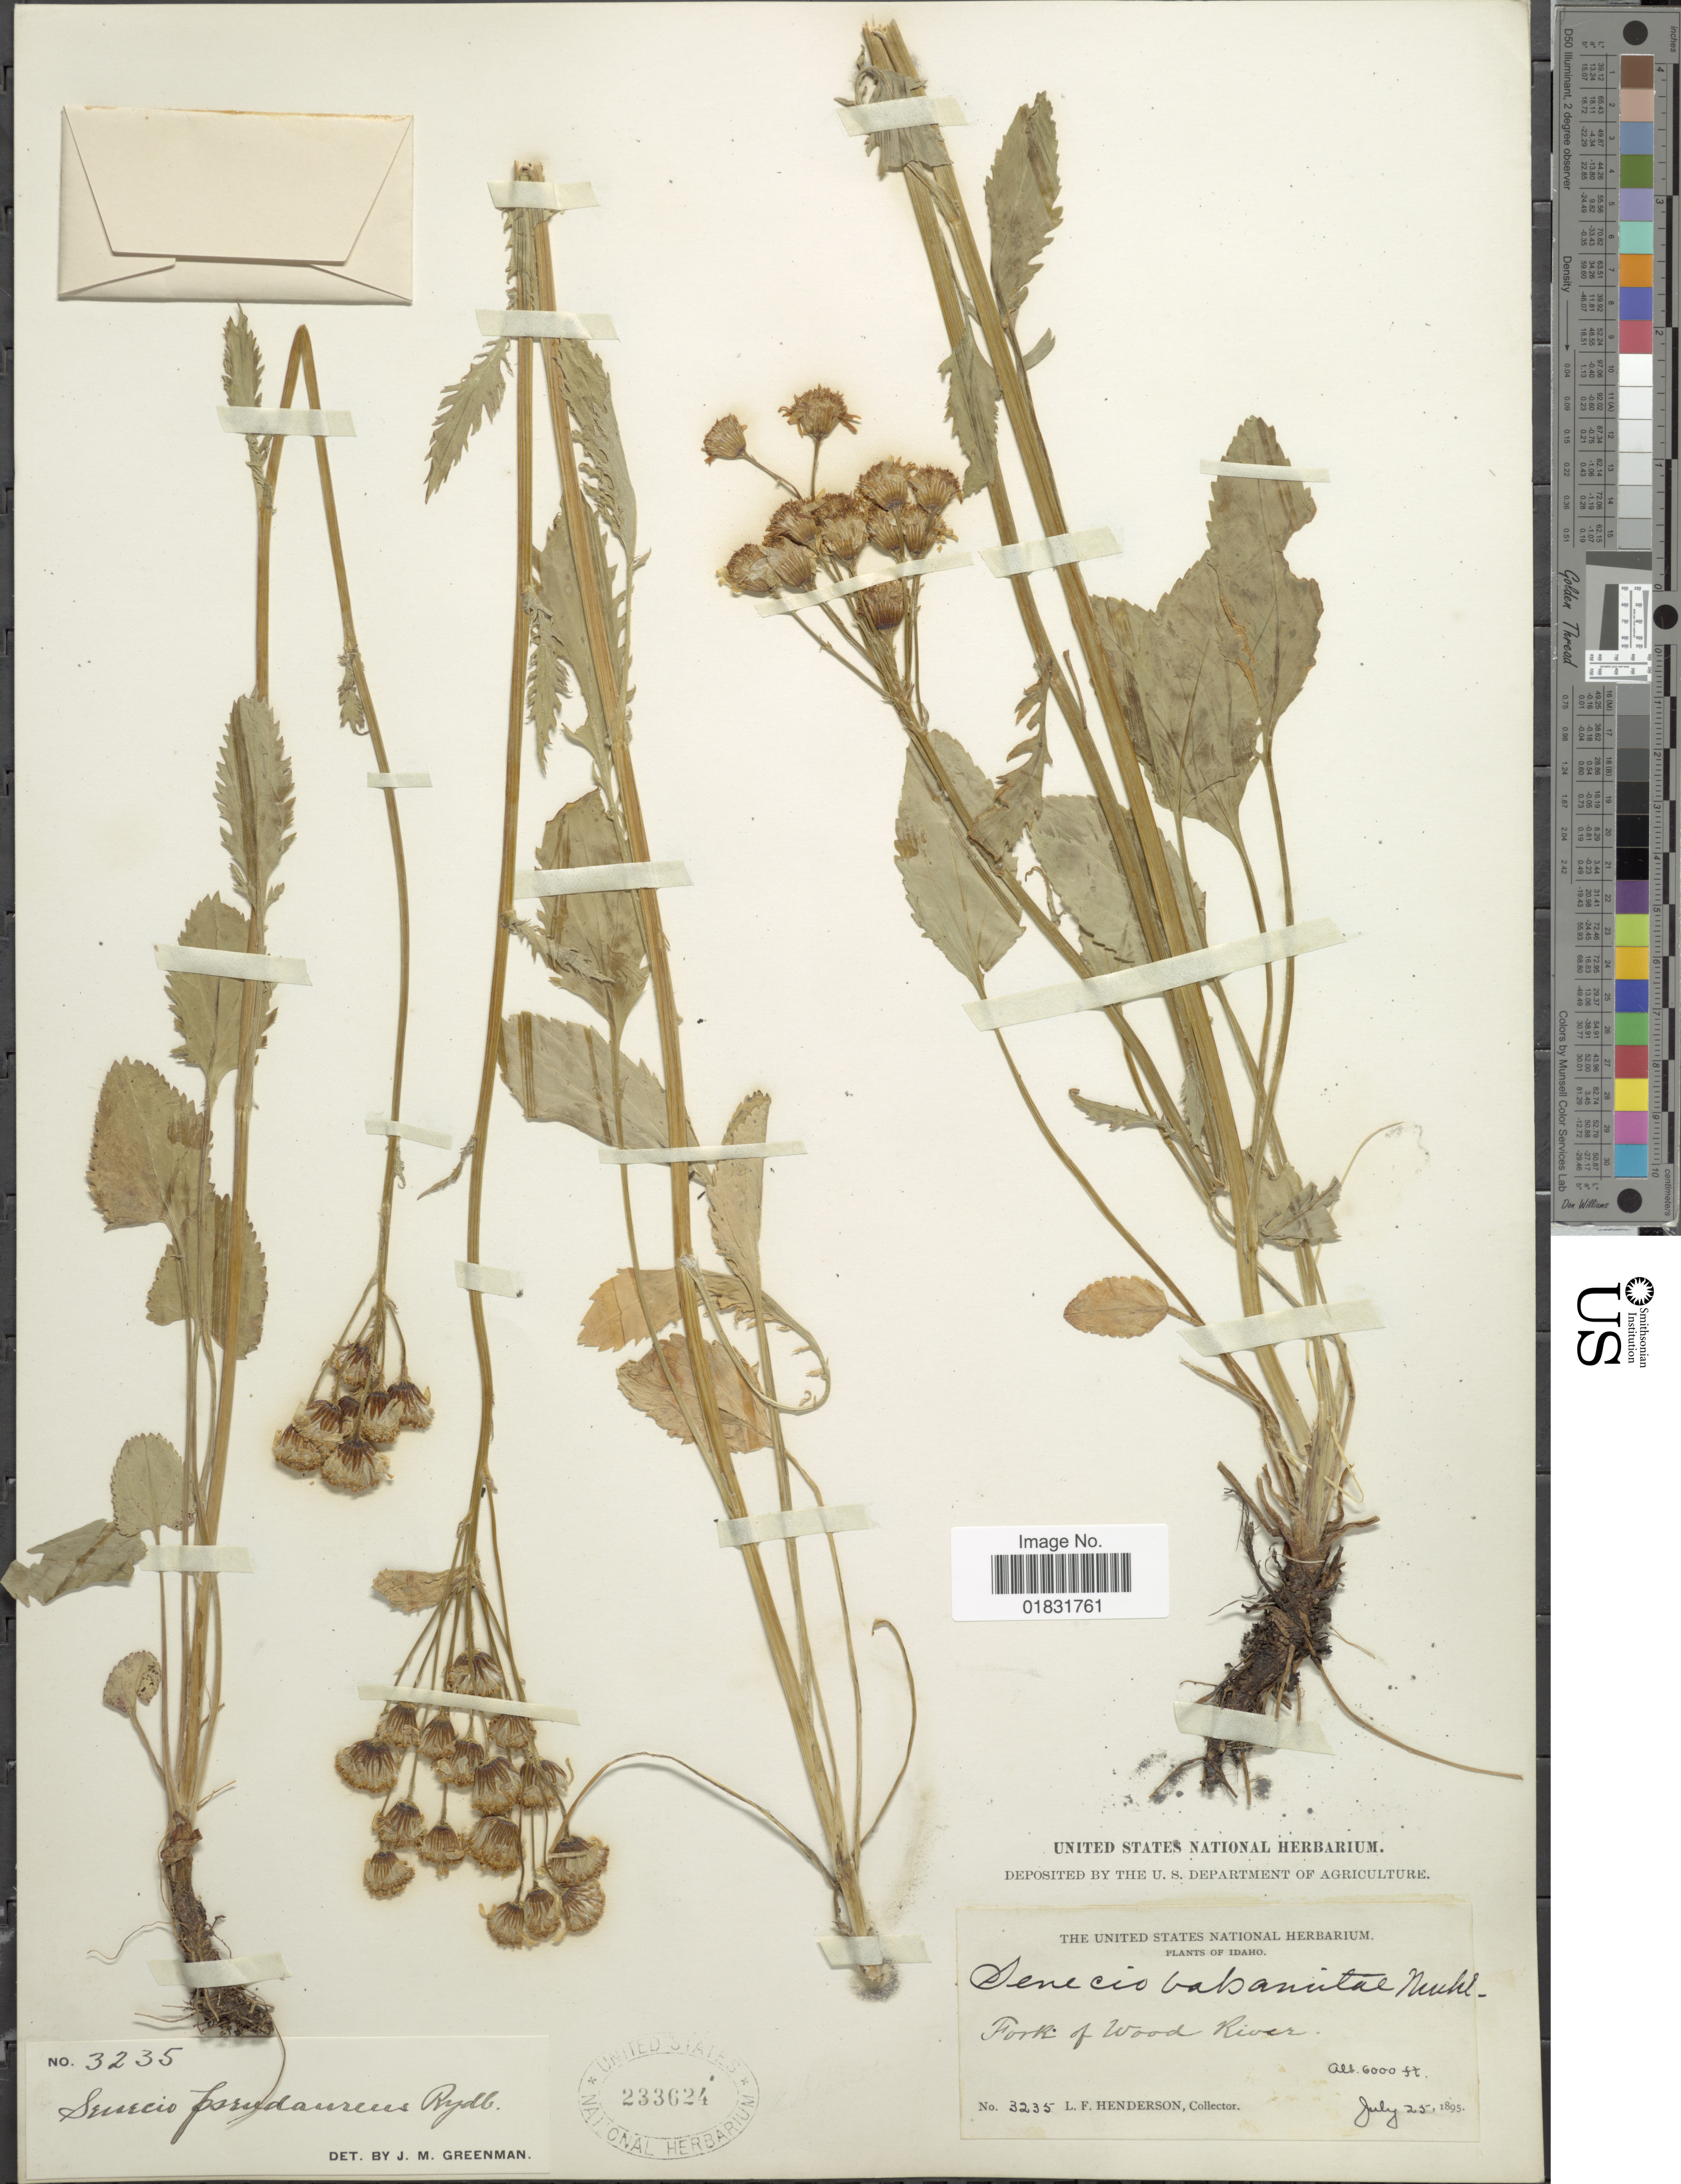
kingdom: Plantae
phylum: Tracheophyta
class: Magnoliopsida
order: Asterales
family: Asteraceae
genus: Packera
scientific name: Packera pseudaurea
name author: (Rydb.) W.A. Weber & Á. Löve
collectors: L. Henderson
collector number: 3235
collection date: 1895-07-25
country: United States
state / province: Idaho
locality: Fork of Wood River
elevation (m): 1829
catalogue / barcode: US 233624